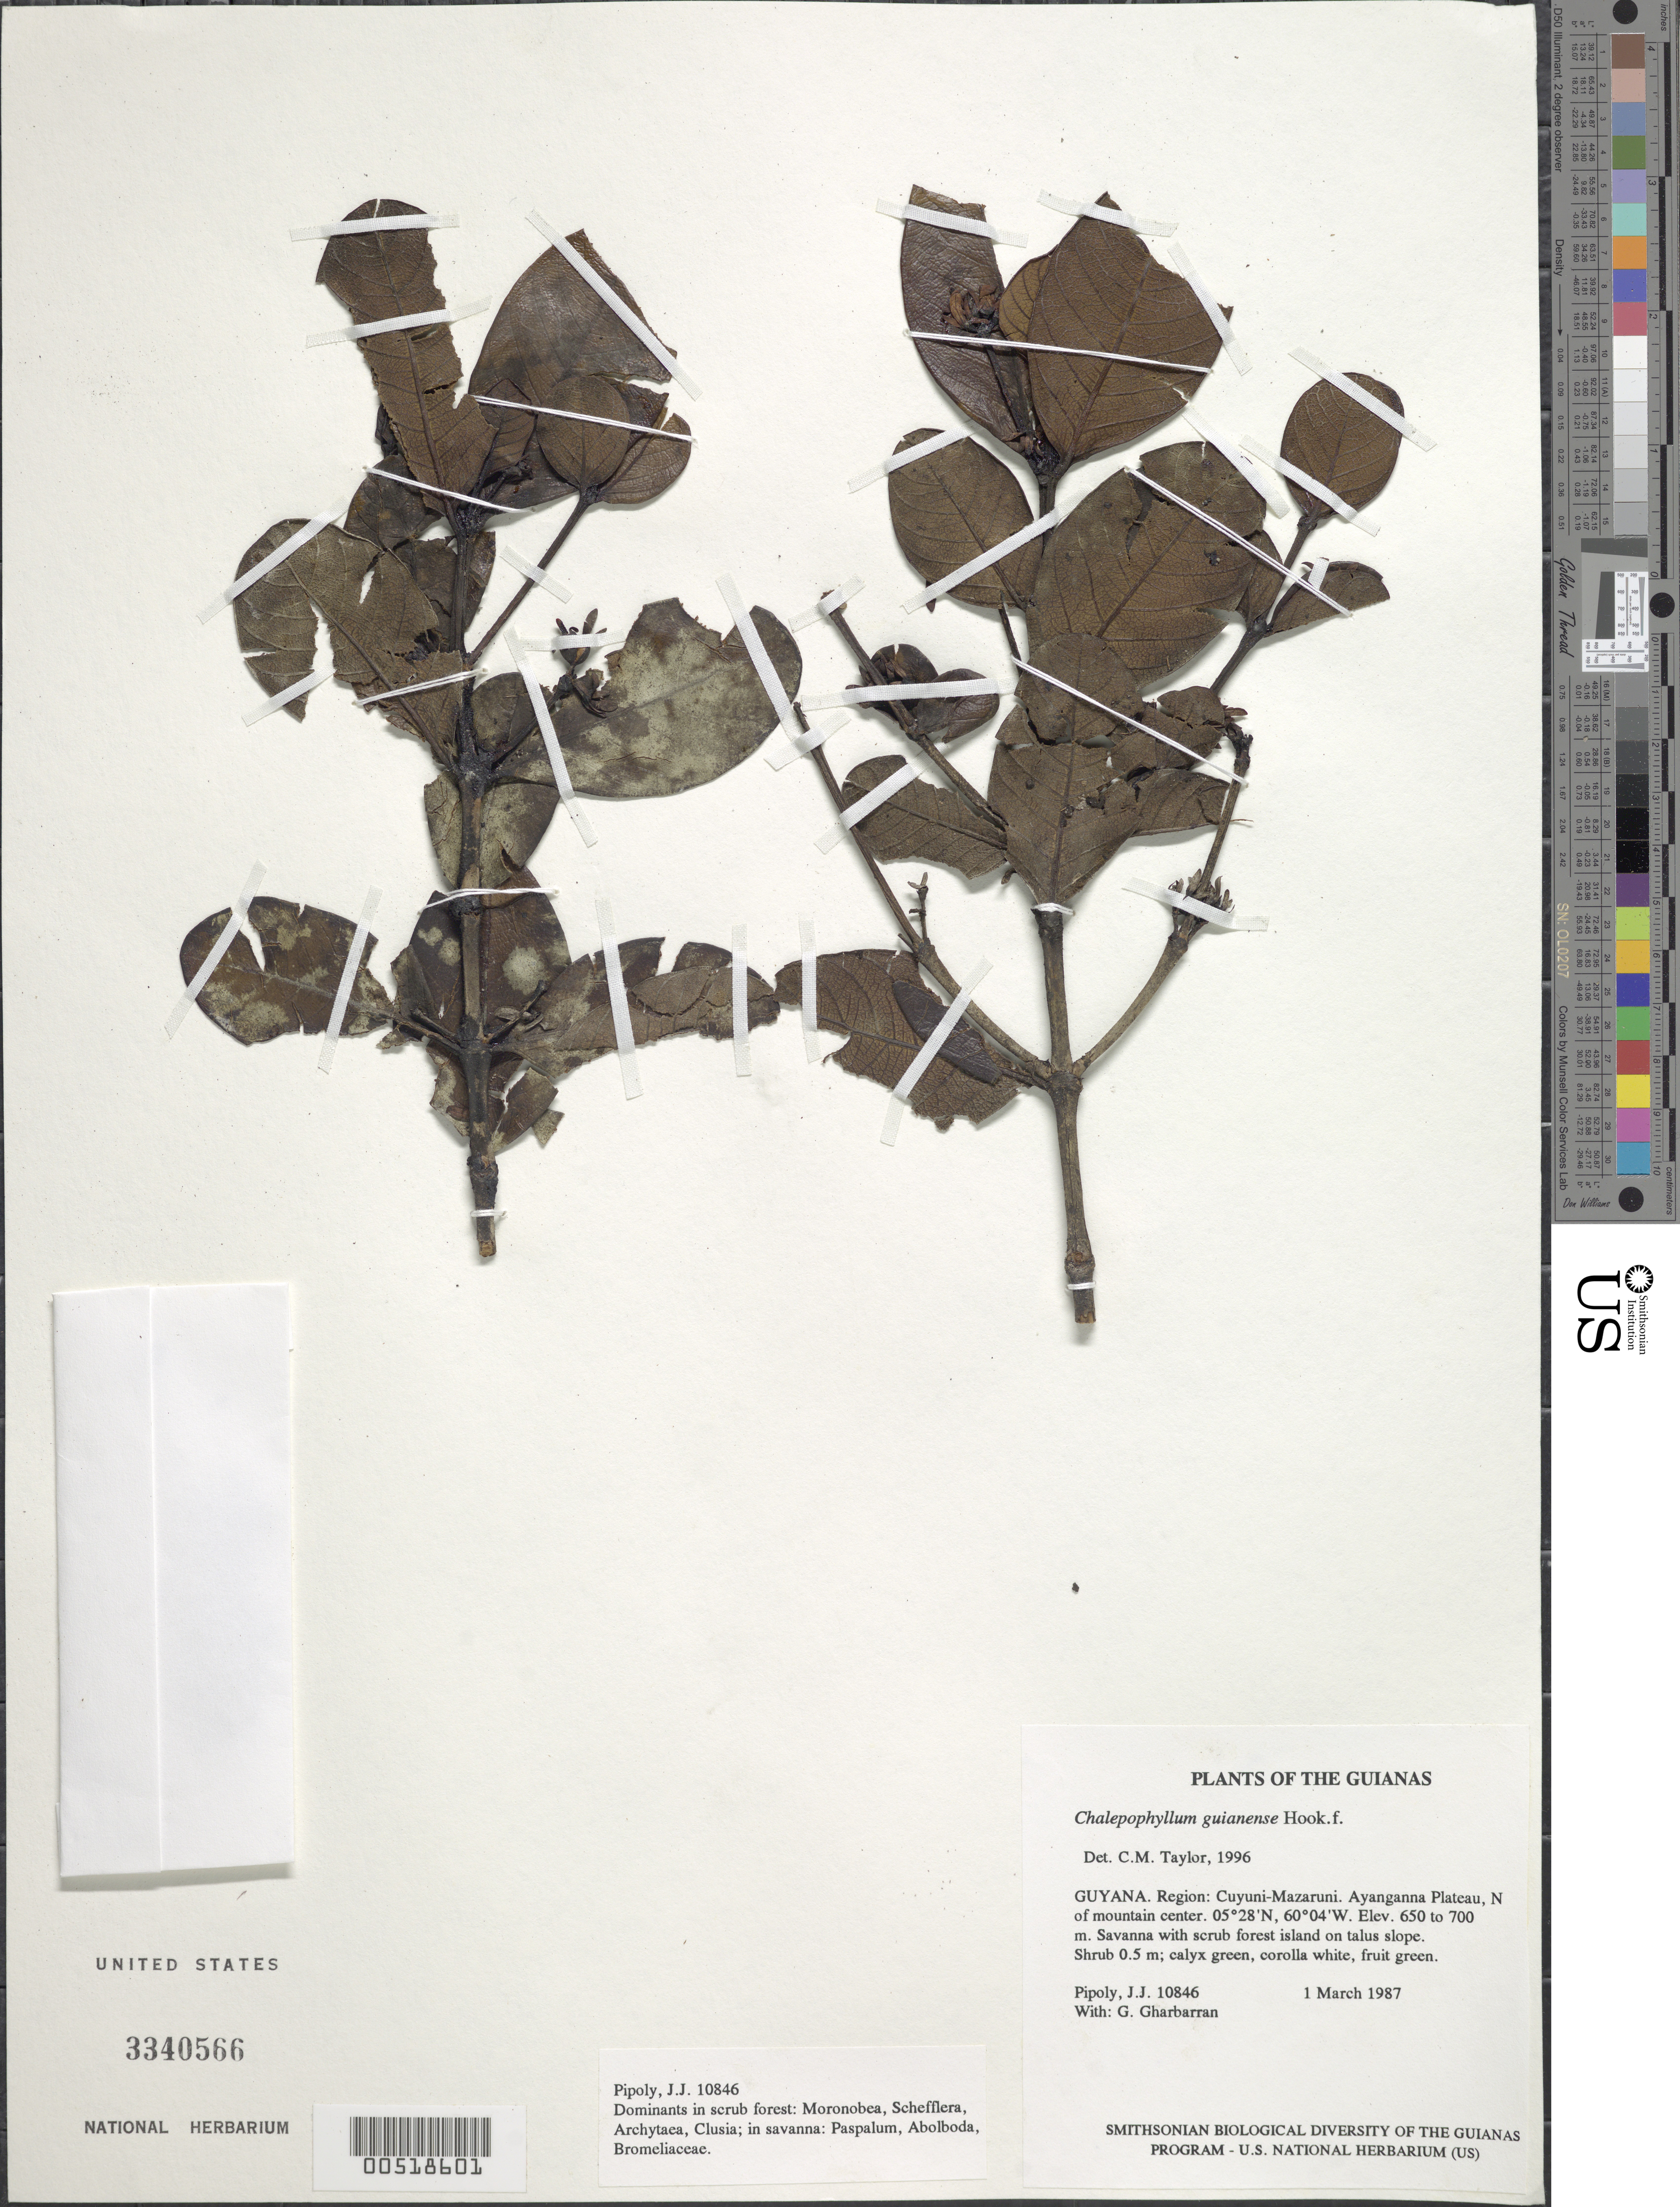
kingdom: Plantae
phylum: Tracheophyta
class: Magnoliopsida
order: Gentianales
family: Rubiaceae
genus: Chalepophyllum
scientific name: Chalepophyllum guyanense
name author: Hook. f.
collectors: J. J. Pipoly & G. Gharbarran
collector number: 10846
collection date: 1987-03-01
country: Guyana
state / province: Cuyuni-Mazaruni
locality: Guianas, Ayanganna Plateau, N of mountain center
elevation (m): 650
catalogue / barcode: US 3340566